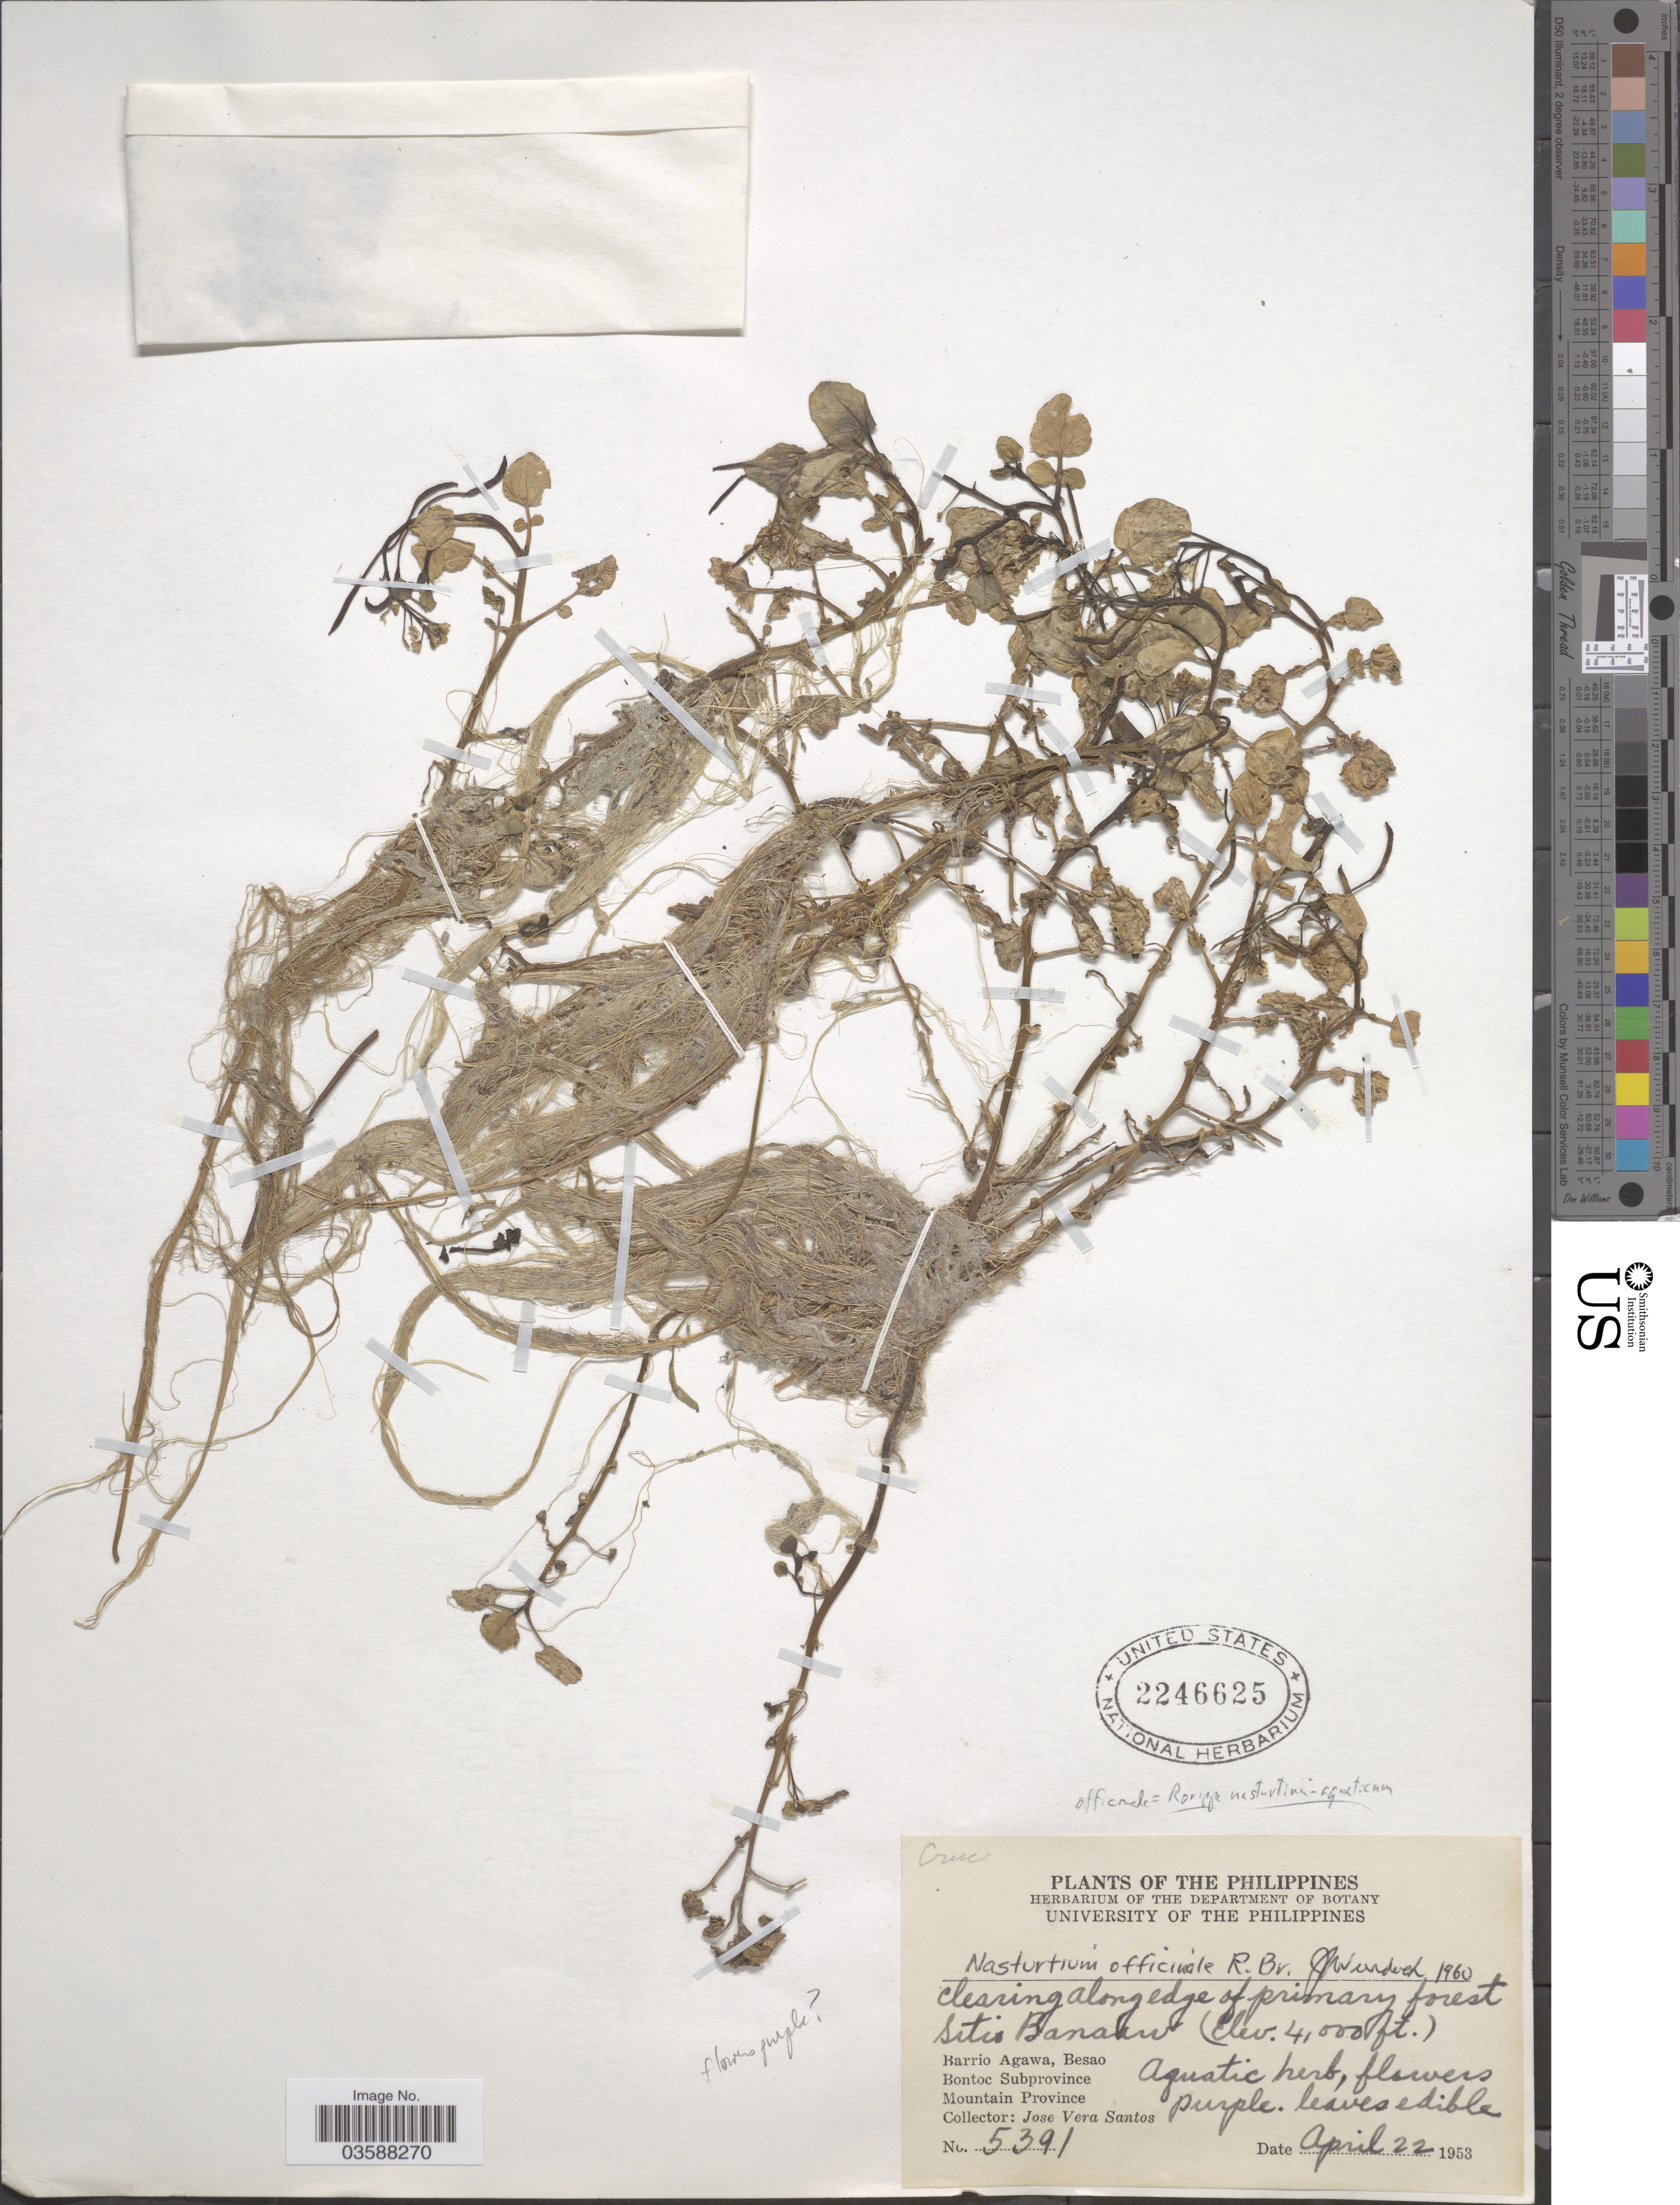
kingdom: Plantae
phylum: Tracheophyta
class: Magnoliopsida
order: Brassicales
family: Brassicaceae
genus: Nasturtium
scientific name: Nasturtium officinale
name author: R. Br.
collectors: J. V. Santos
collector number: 5391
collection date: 1953-04-22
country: Philippines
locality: Clearing along edge of primary forest Sitio Banariv. Barrio Agawa, Besao. Bontoc Subprovince. Mountain Province.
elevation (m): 1219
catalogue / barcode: US 2246625